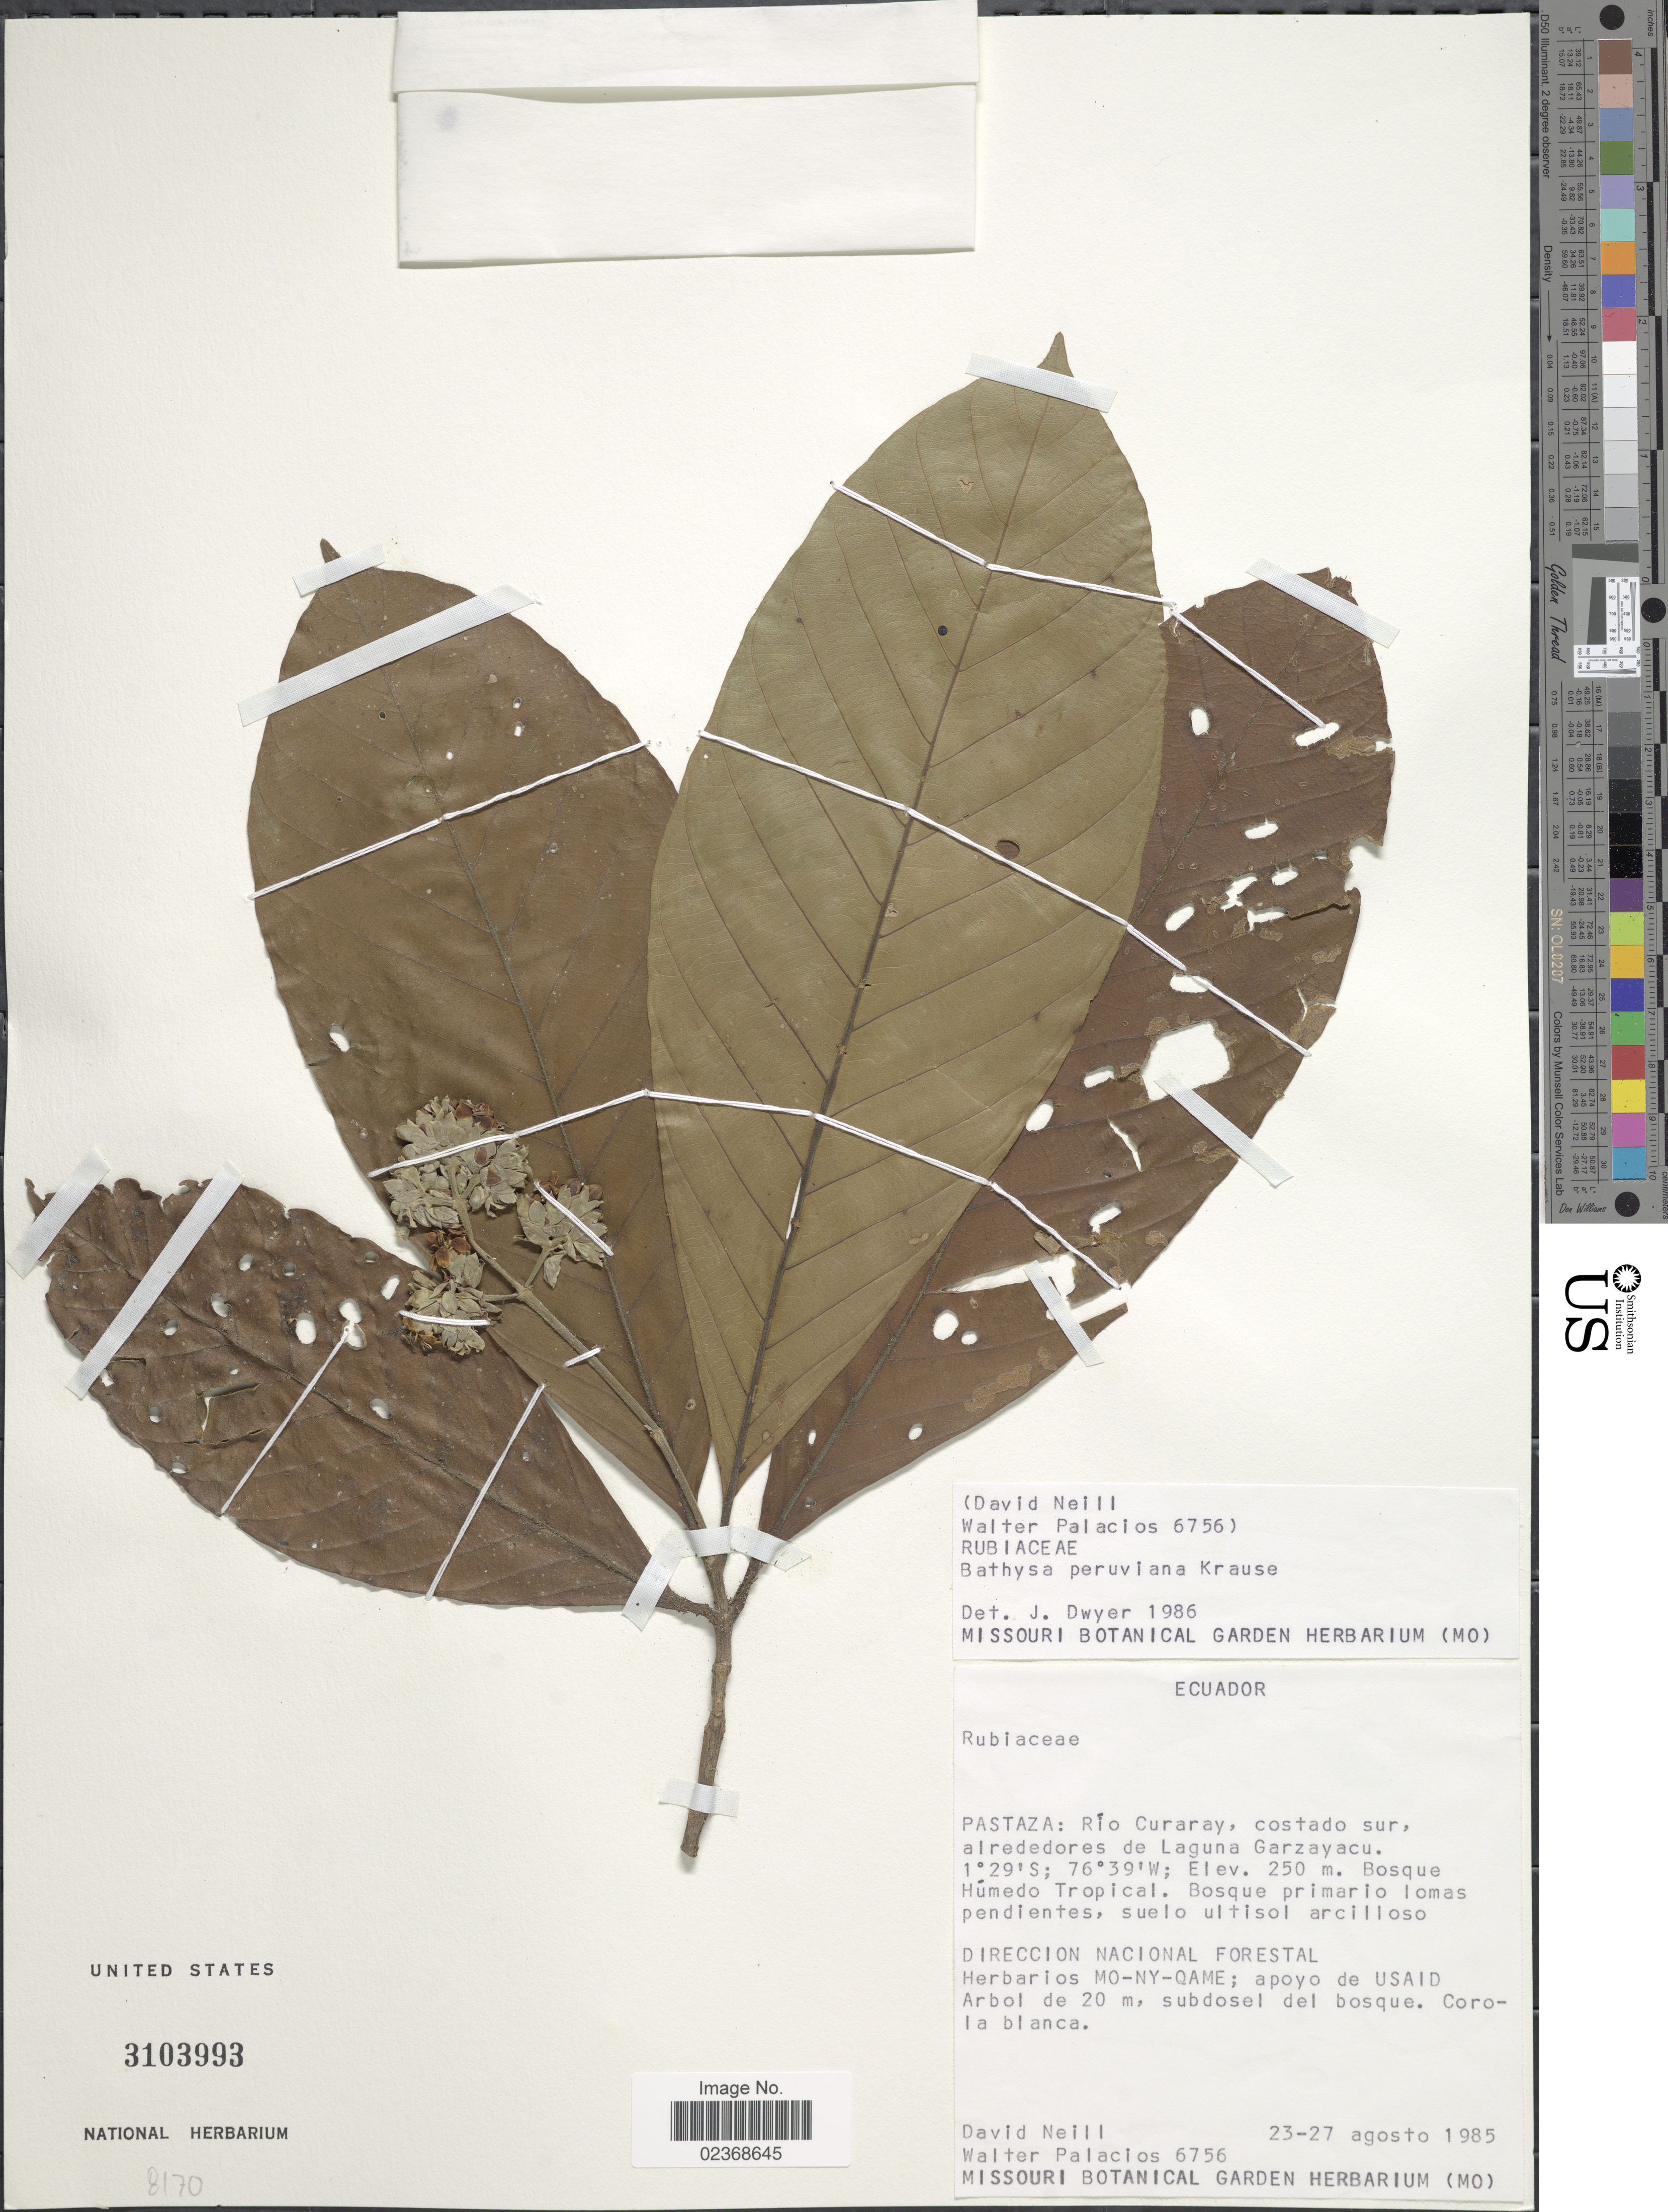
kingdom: Plantae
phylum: Tracheophyta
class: Magnoliopsida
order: Gentianales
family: Rubiaceae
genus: Schizocalyx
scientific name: Schizocalyx peruvianus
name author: (K. Krause) Kainul. & B. Bremer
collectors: D. A. Neill & W. Palacios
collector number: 6756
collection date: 1985-08-23/1985-08-27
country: Ecuador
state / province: Pastaza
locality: Rio Curaray, costado sur, alrededores de Laguna Garzayacu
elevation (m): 250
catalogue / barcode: US 3103993